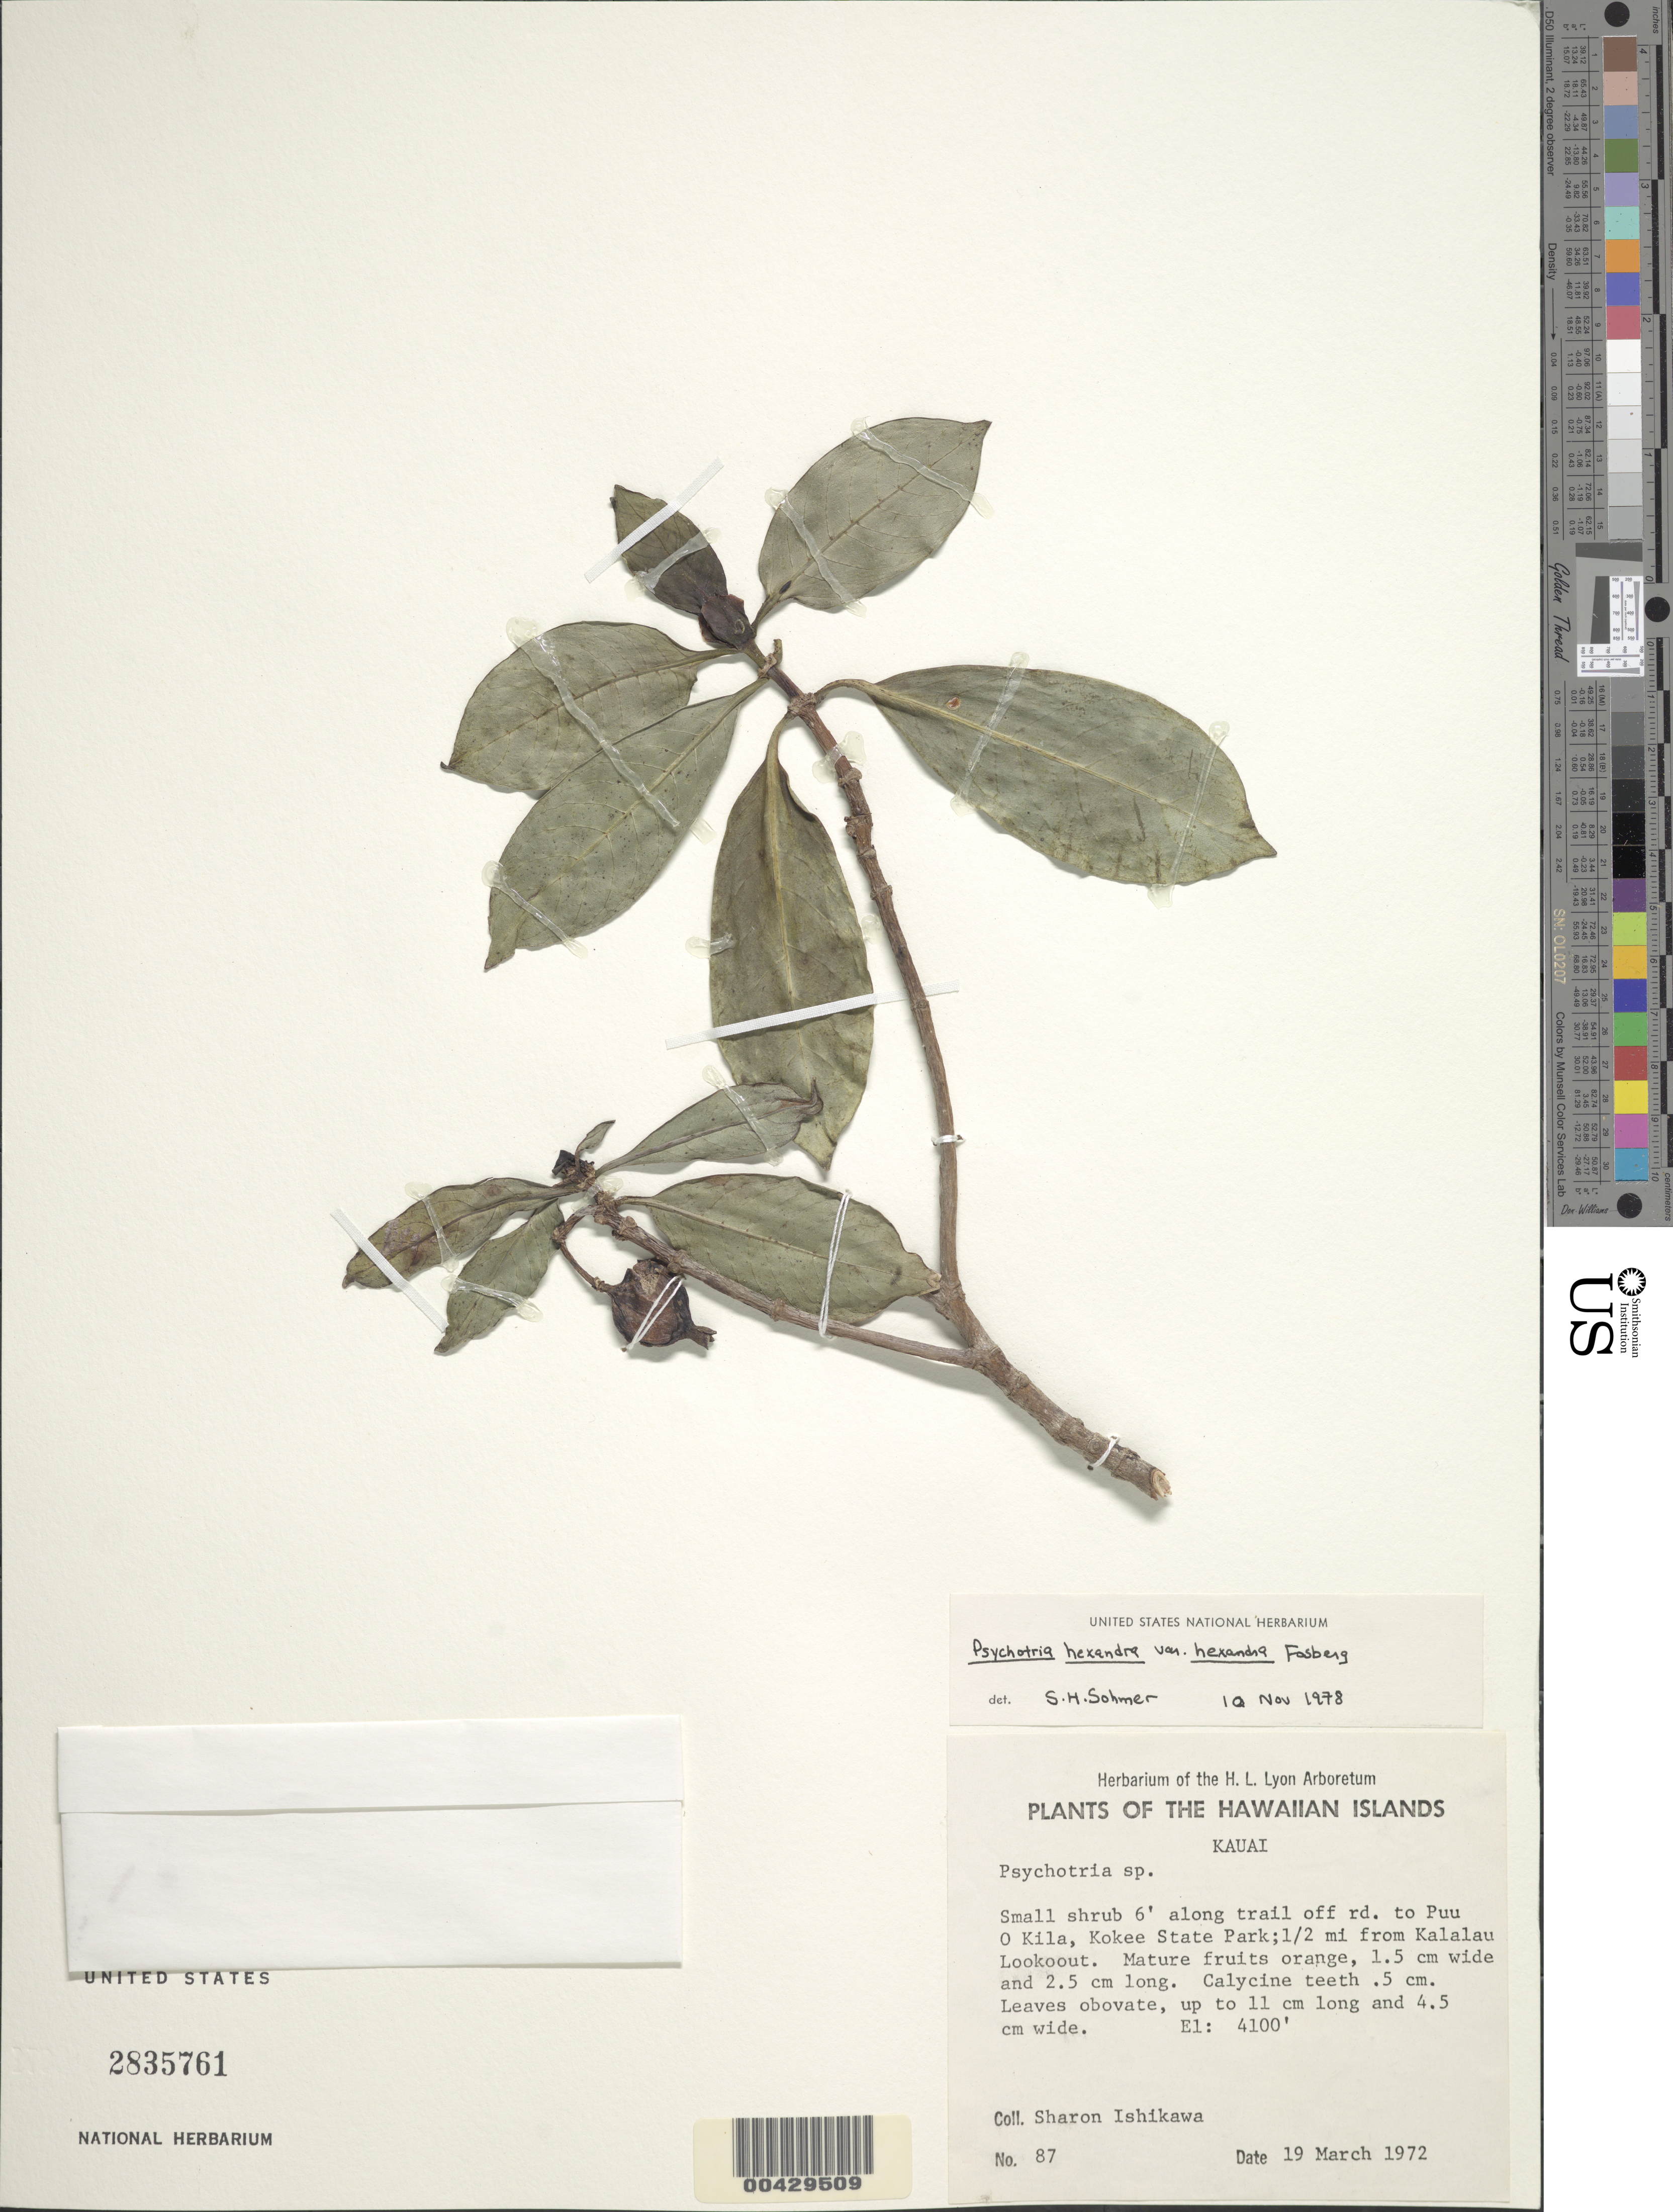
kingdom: Plantae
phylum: Tracheophyta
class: Magnoliopsida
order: Gentianales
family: Rubiaceae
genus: Psychotria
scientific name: Psychotria hexandra var. hexandra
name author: H. Mann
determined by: Wagner, W. L., (BOT), Smithsonian Institution - National Museum of Natural History (UNITED STATES)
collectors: S. S. Ishikawa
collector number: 87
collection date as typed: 19 Mar 1972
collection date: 1972-03-19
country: United States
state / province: Hawaii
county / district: Kauai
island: Kaua'i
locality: Along trail off road to Puu O Kila, Kokee State Park; 1/2 mile from Kalalau Lookout.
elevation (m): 1250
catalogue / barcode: US 2835761